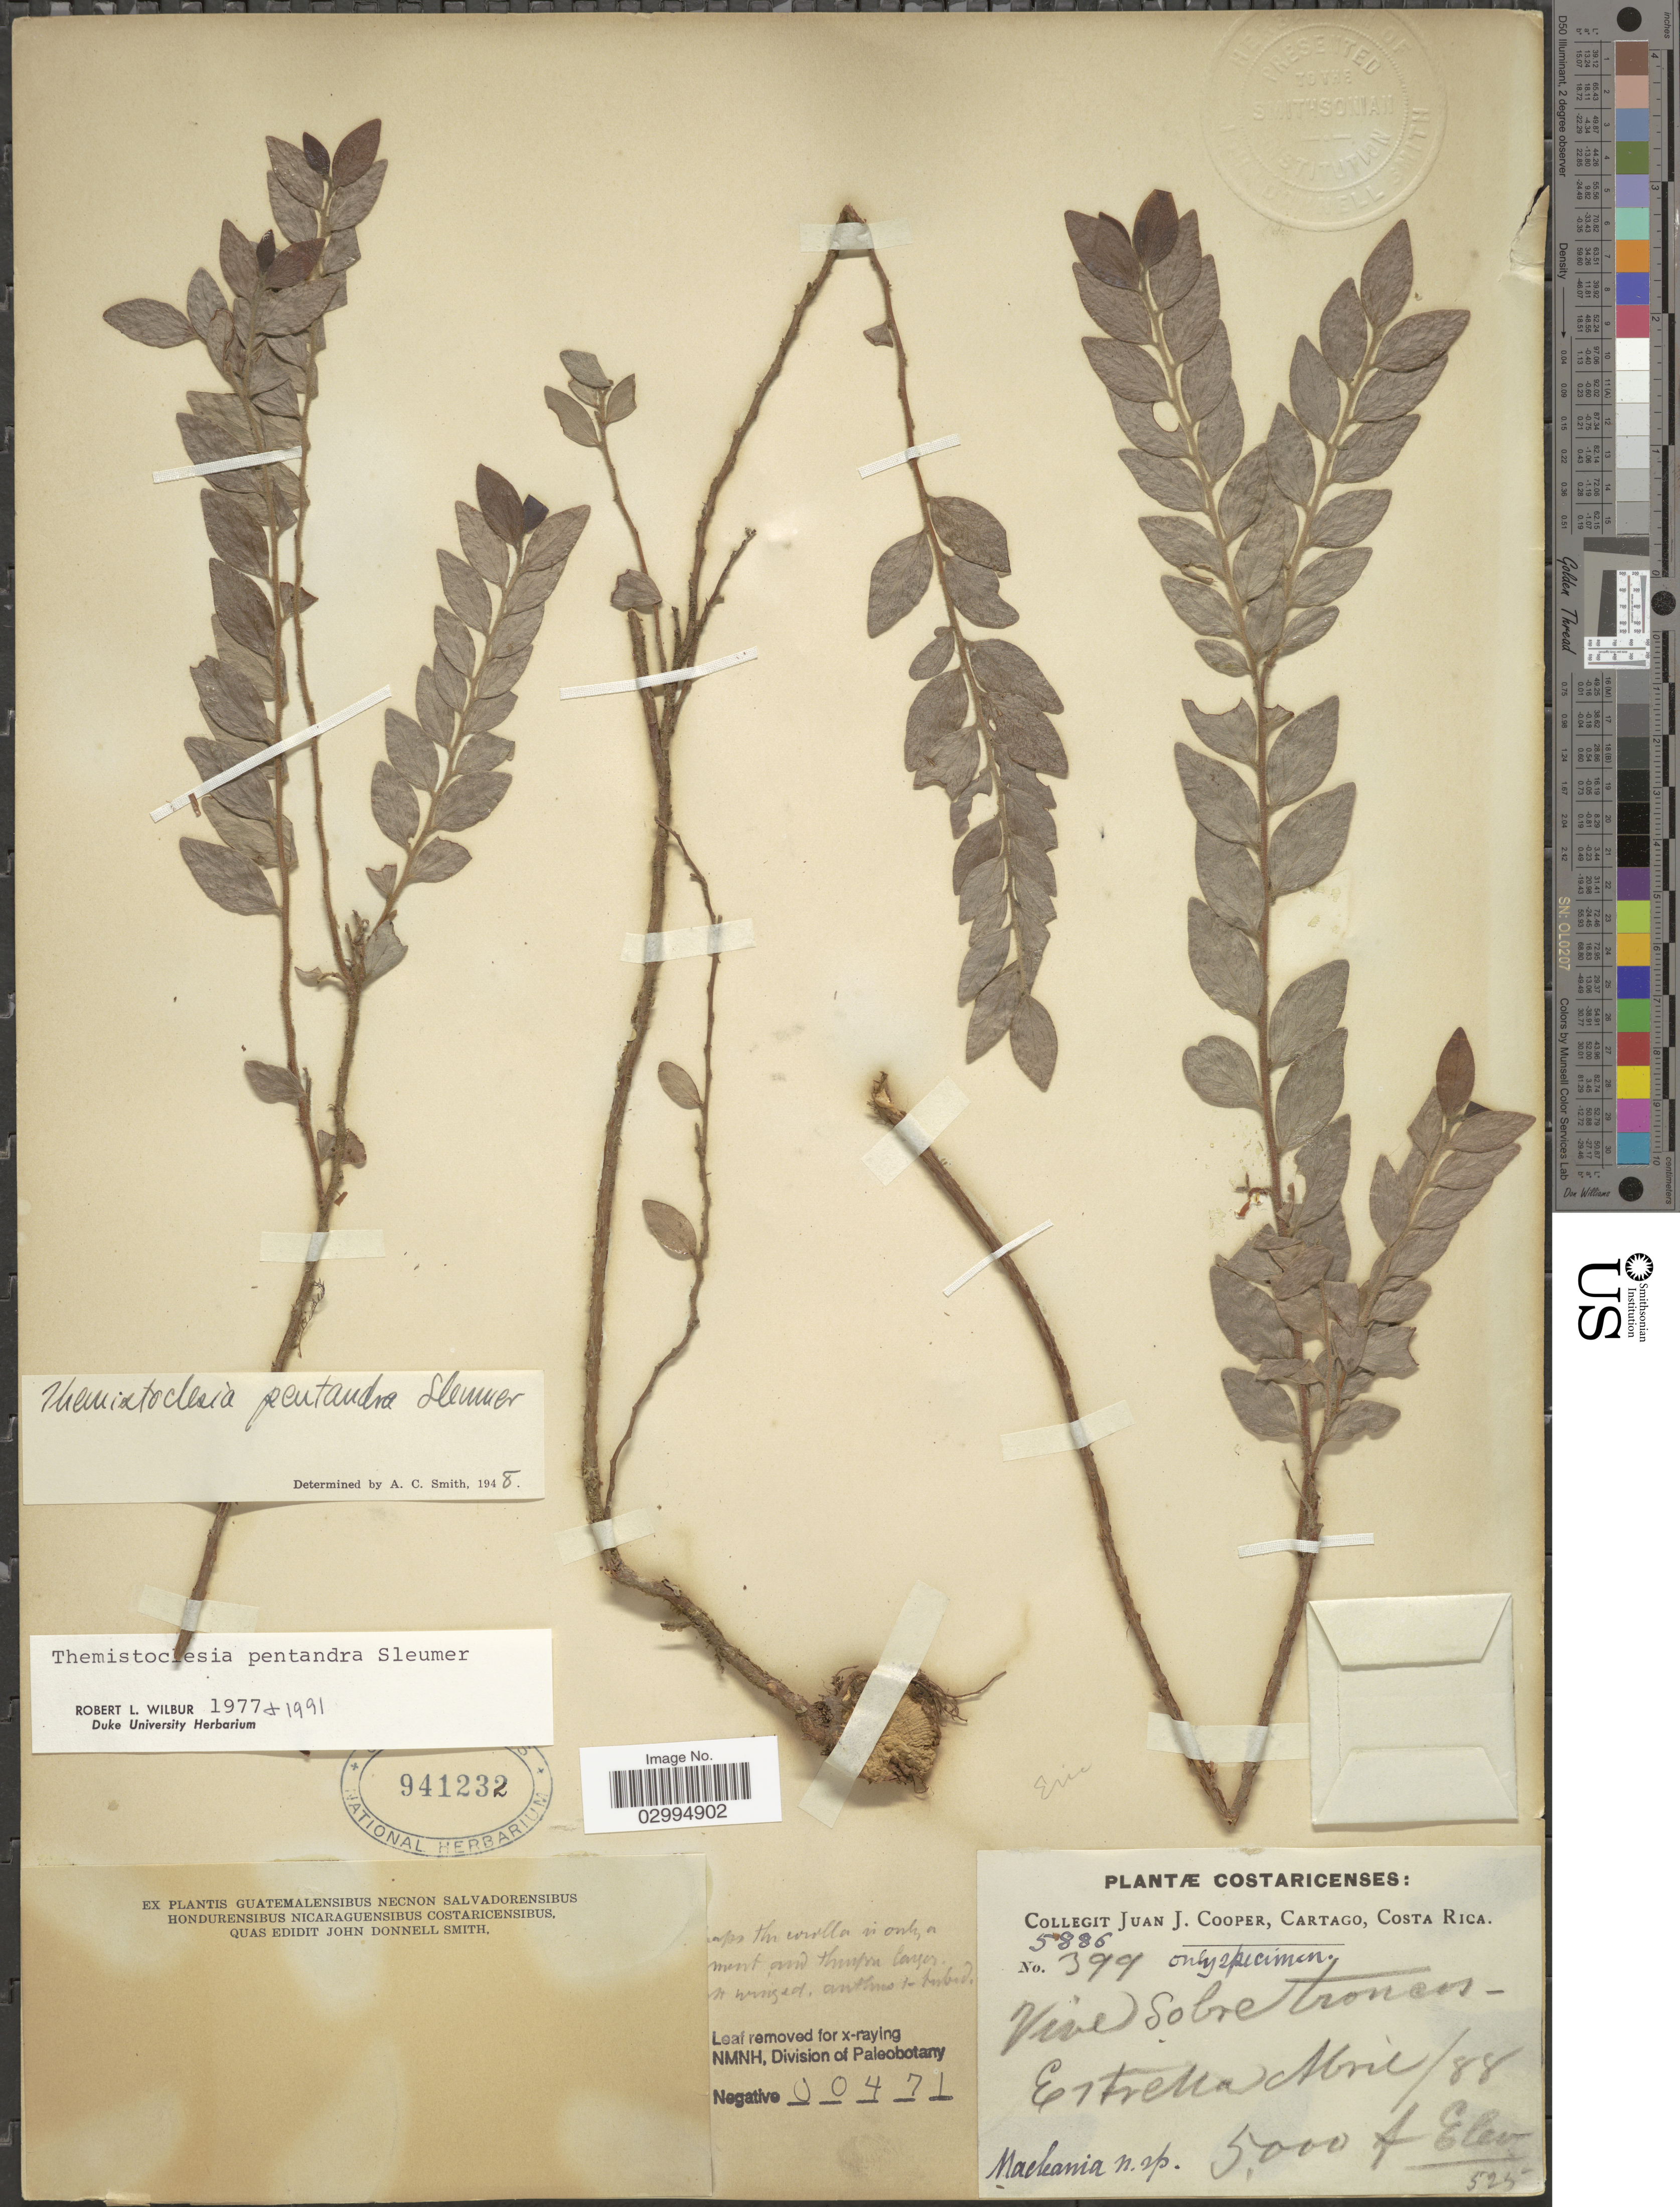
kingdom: Plantae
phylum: Tracheophyta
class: Magnoliopsida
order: Ericales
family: Ericaceae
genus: Themistoclesia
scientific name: Themistoclesia pentandra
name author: Sleumer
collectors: J. J. Cooper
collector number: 5886/399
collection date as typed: Transcribed d/m/y: /4/88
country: Costa Rica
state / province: Cartago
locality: Estrella.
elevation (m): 1524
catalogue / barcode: US 941232